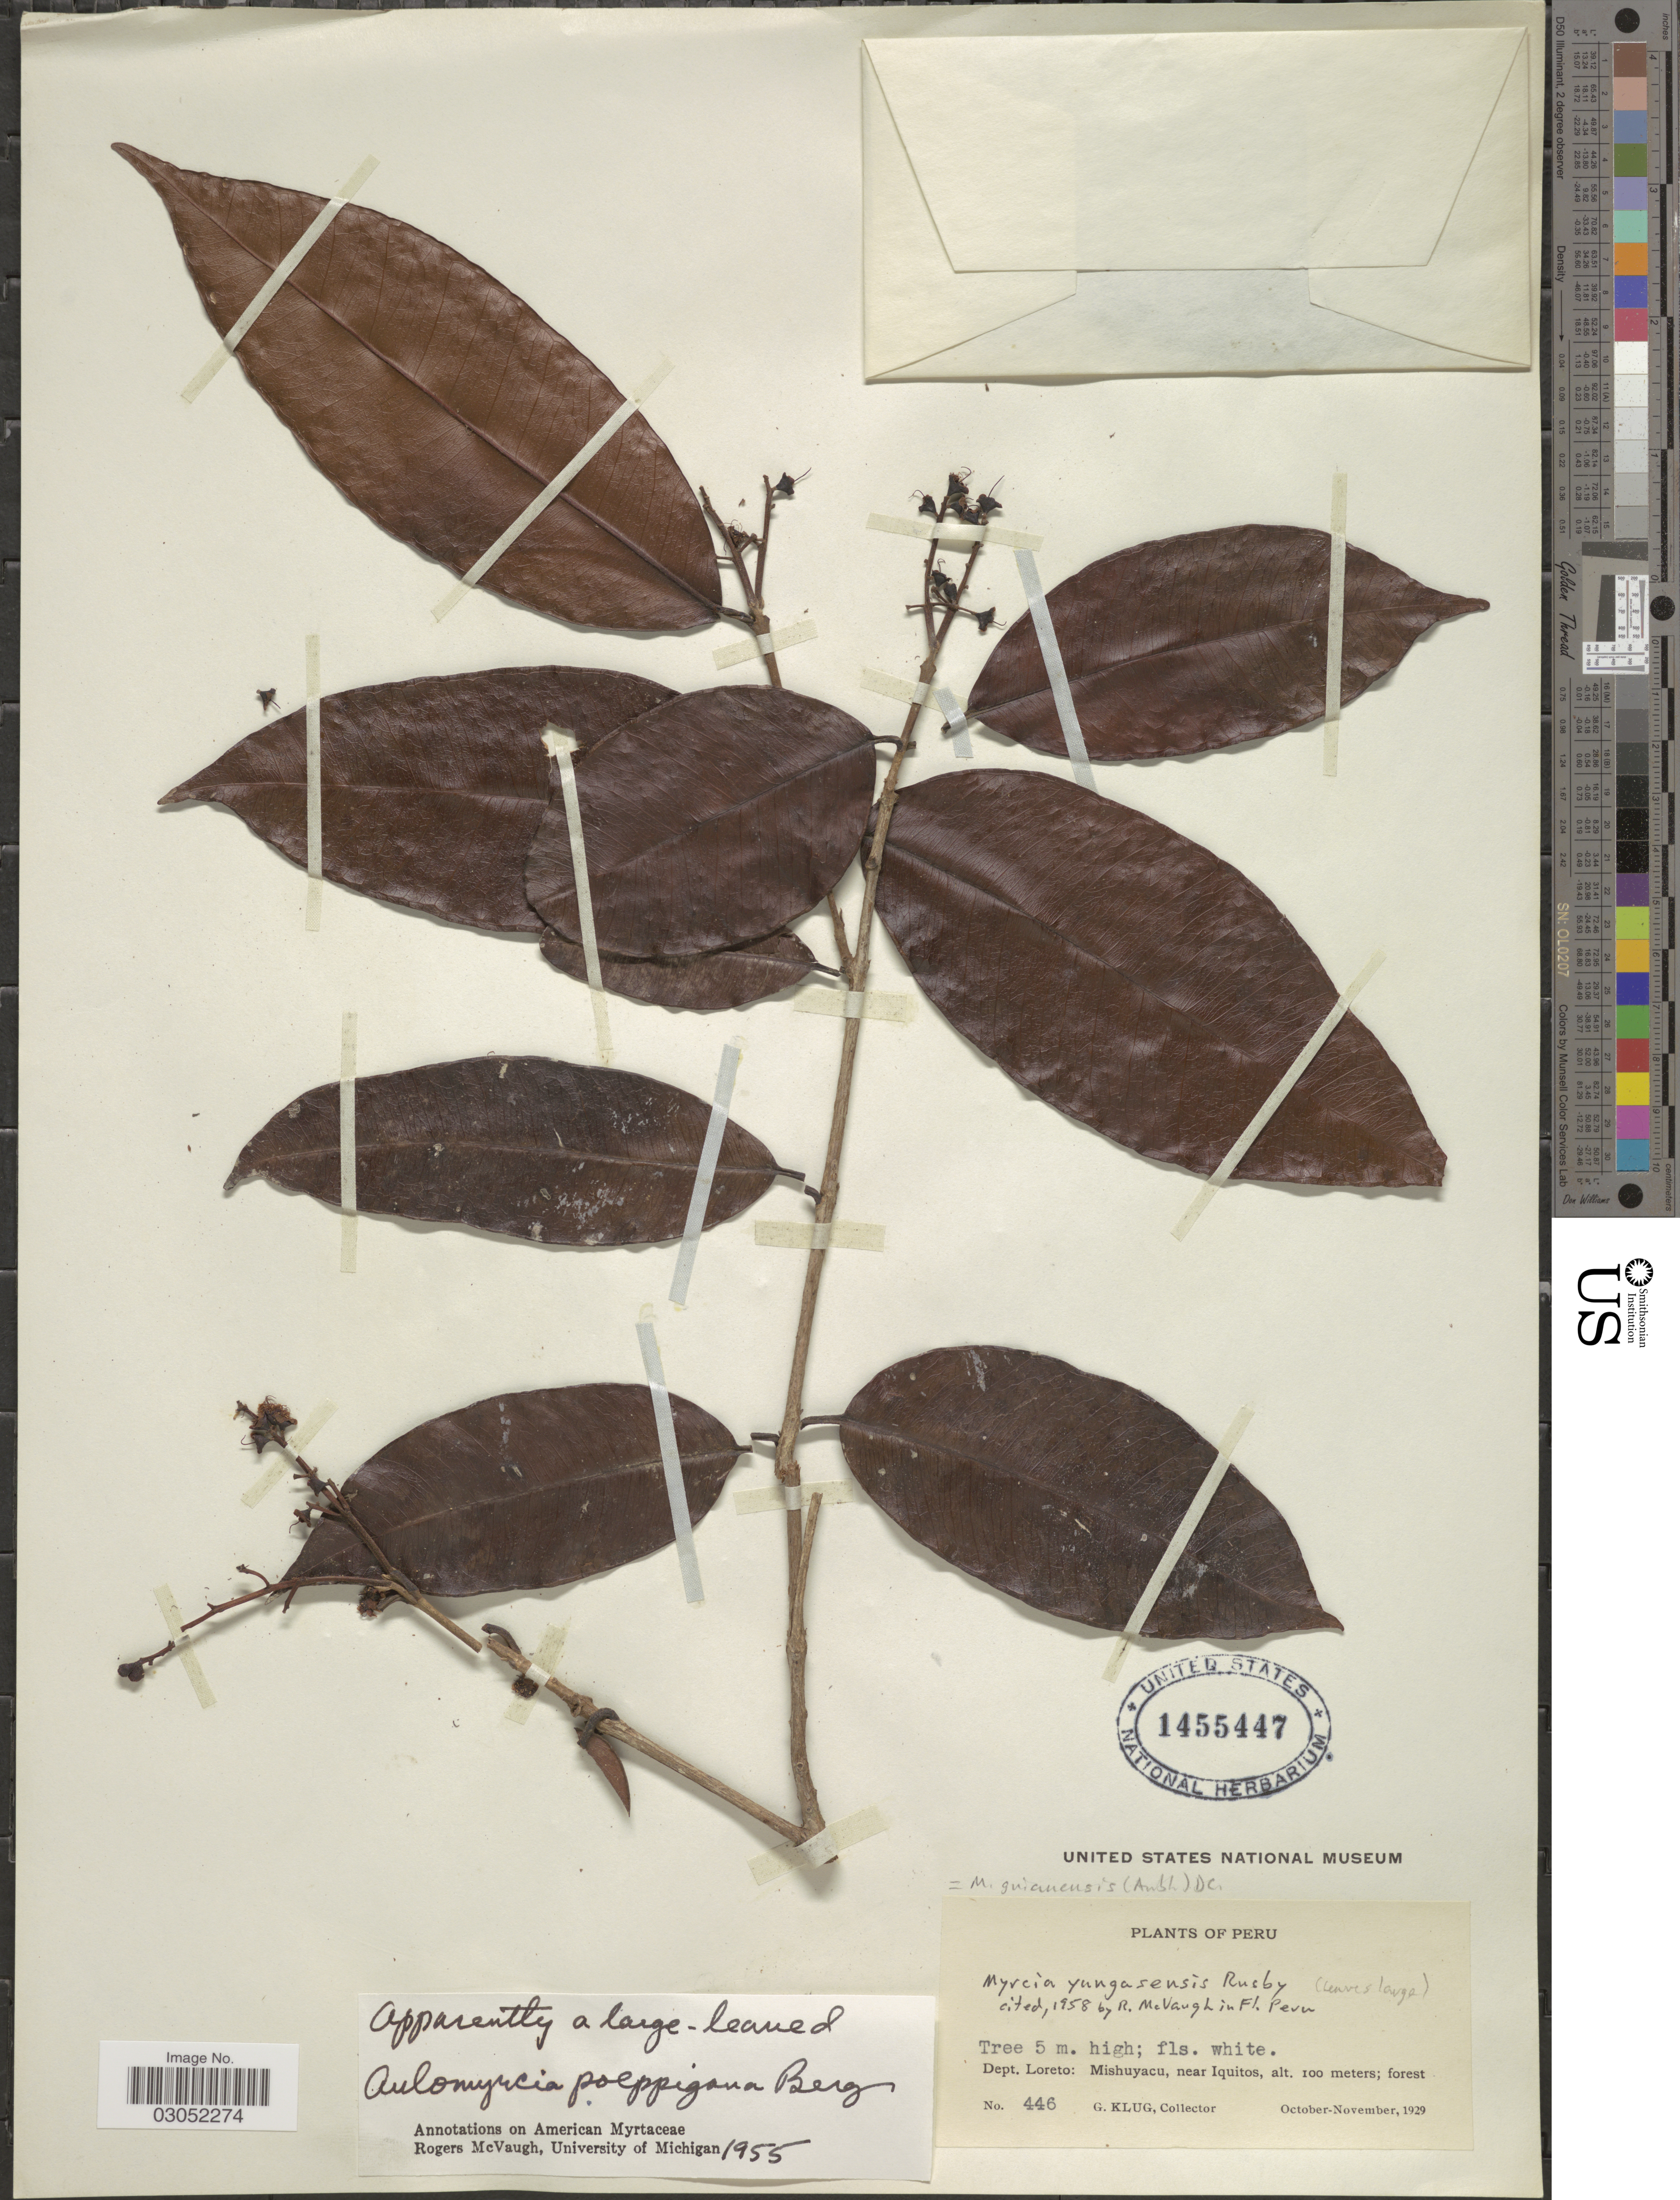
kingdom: Plantae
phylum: Tracheophyta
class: Magnoliopsida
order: Myrtales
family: Myrtaceae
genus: Myrcia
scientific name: Myrcia guianensis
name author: (Aubl.) DC.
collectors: G. Klug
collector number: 446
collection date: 1929-10/1929-11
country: Peru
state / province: Loreto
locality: Dept. Loreto: Mishuyacu, near Iquitos.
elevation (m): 100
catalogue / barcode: US 1455447